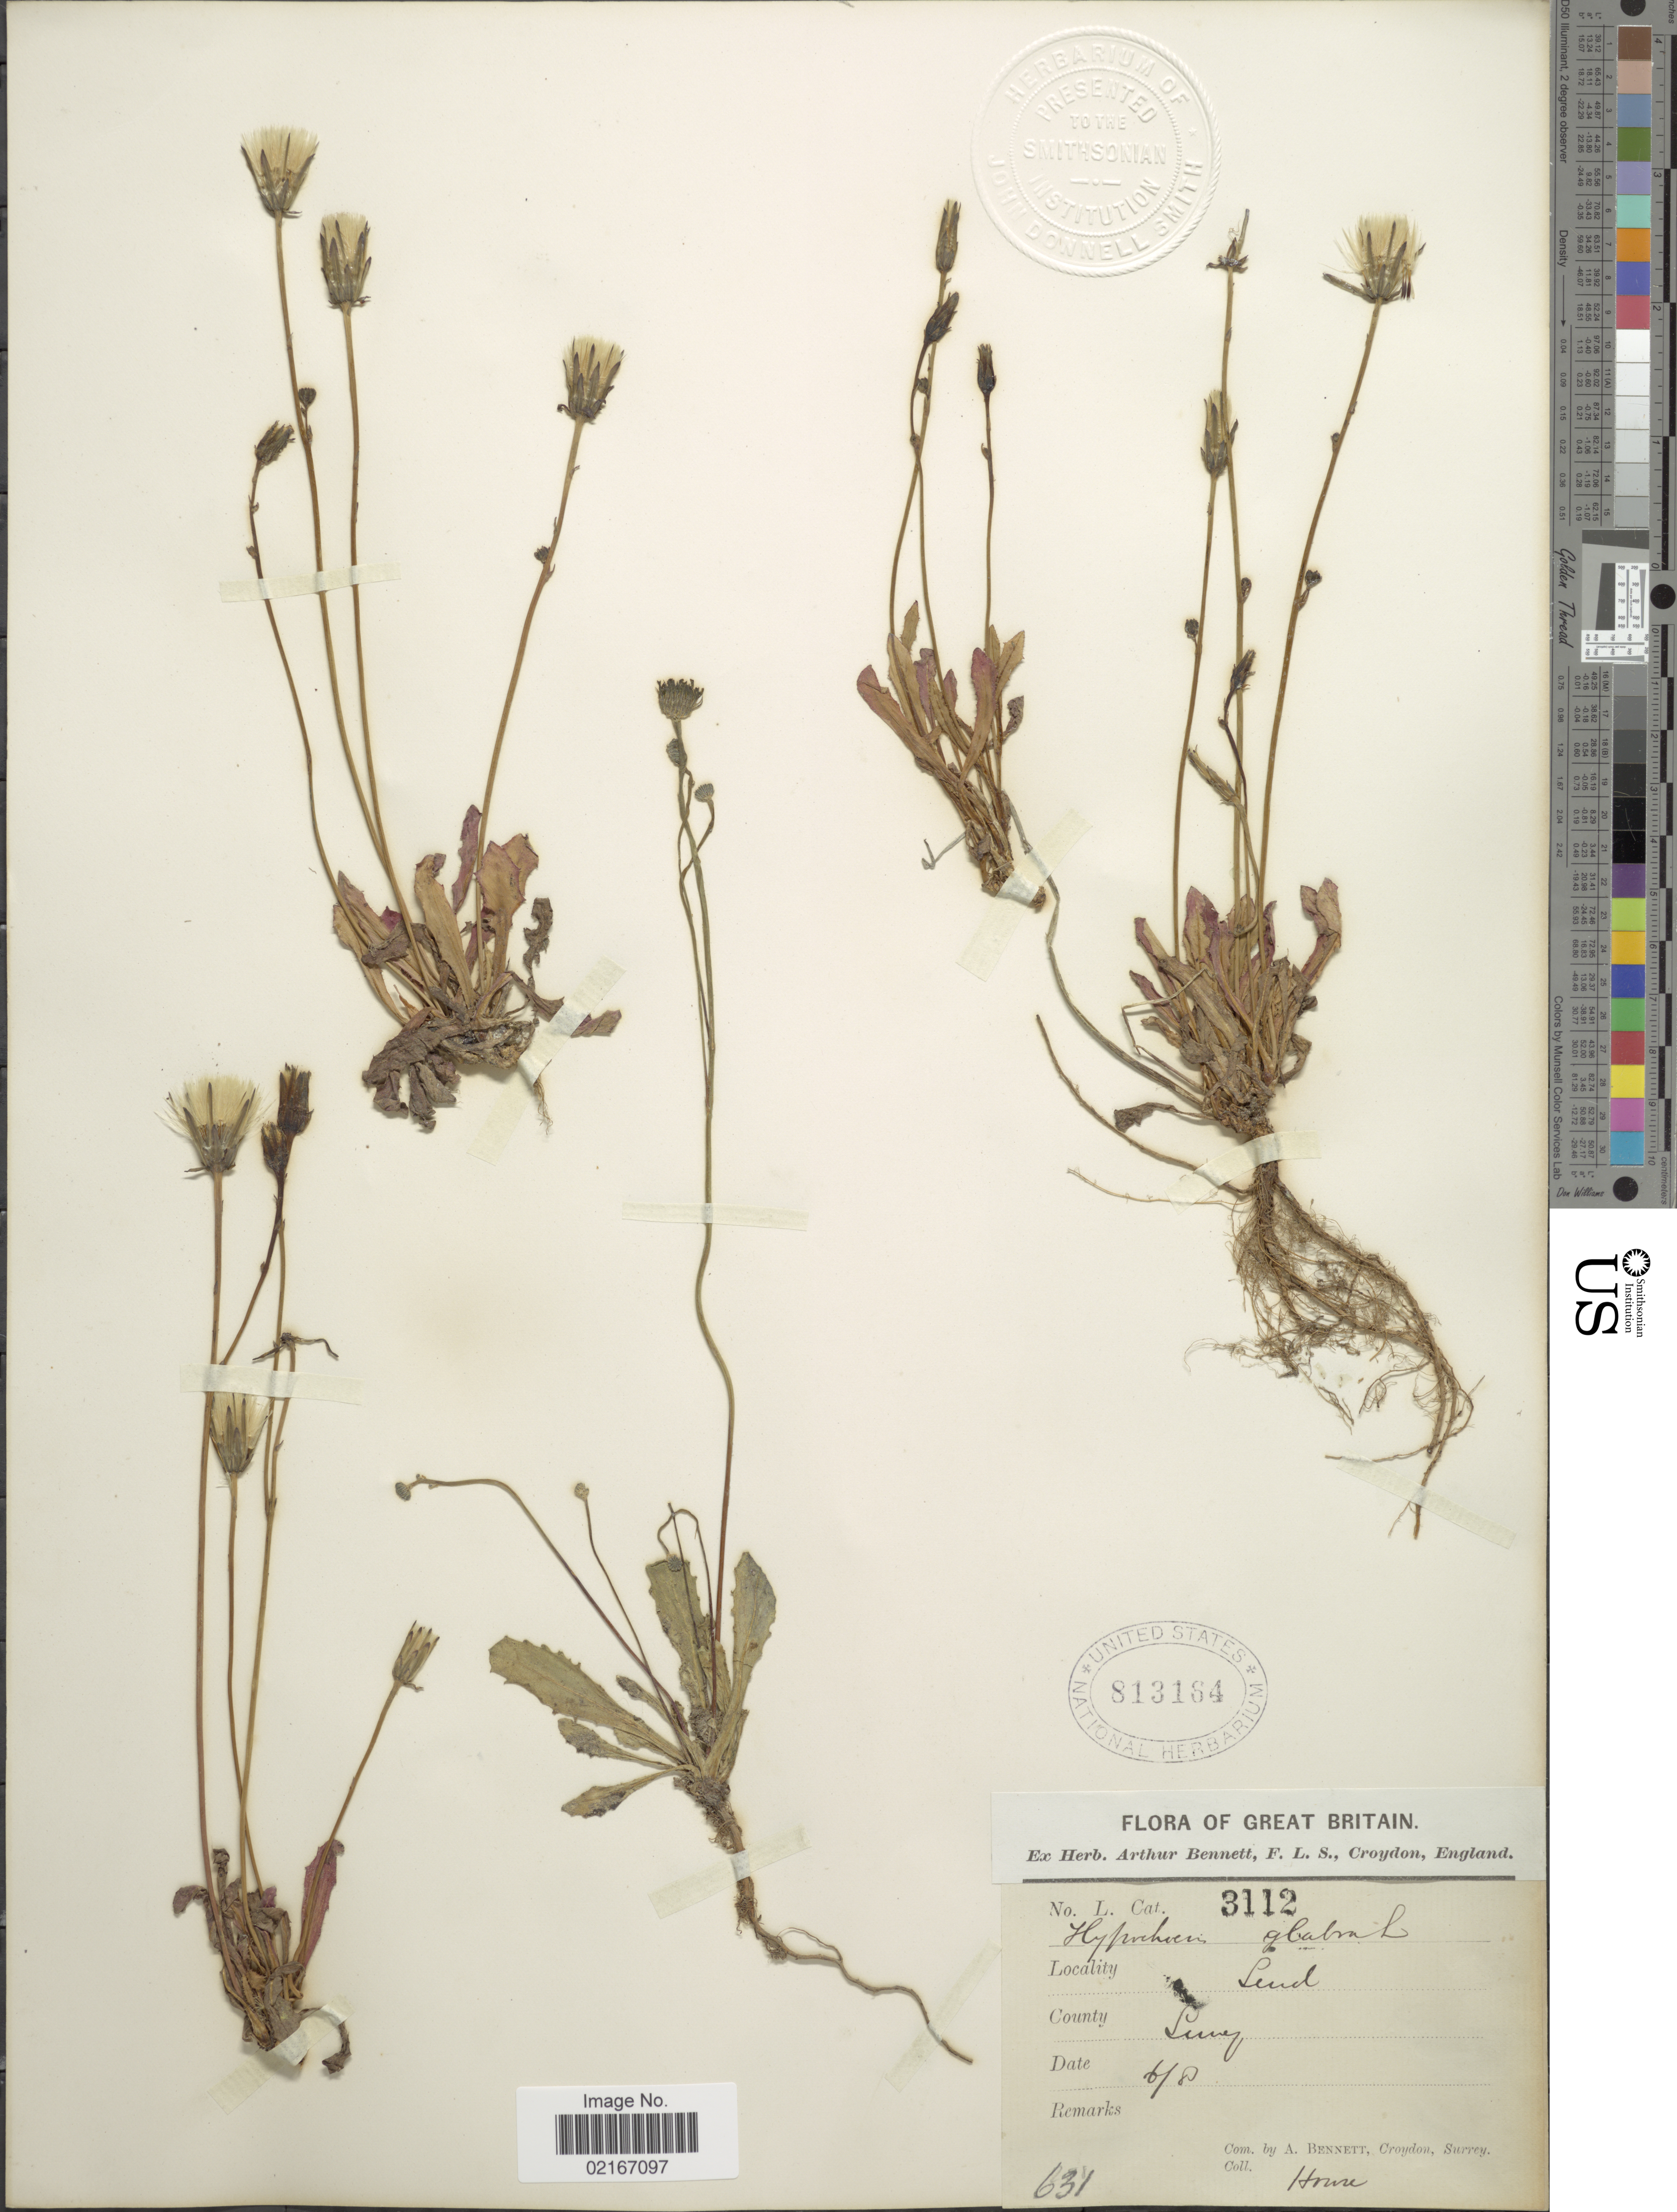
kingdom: Plantae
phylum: Tracheophyta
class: Magnoliopsida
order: Asterales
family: Asteraceae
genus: Hypochaeris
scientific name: Hypochaeris glabra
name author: L.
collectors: House, --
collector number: L. Cat 3112?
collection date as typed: Transcribed d/m/y: /6/08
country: United Kingdom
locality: Great Britain, Leud, Surrey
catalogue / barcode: US 813164